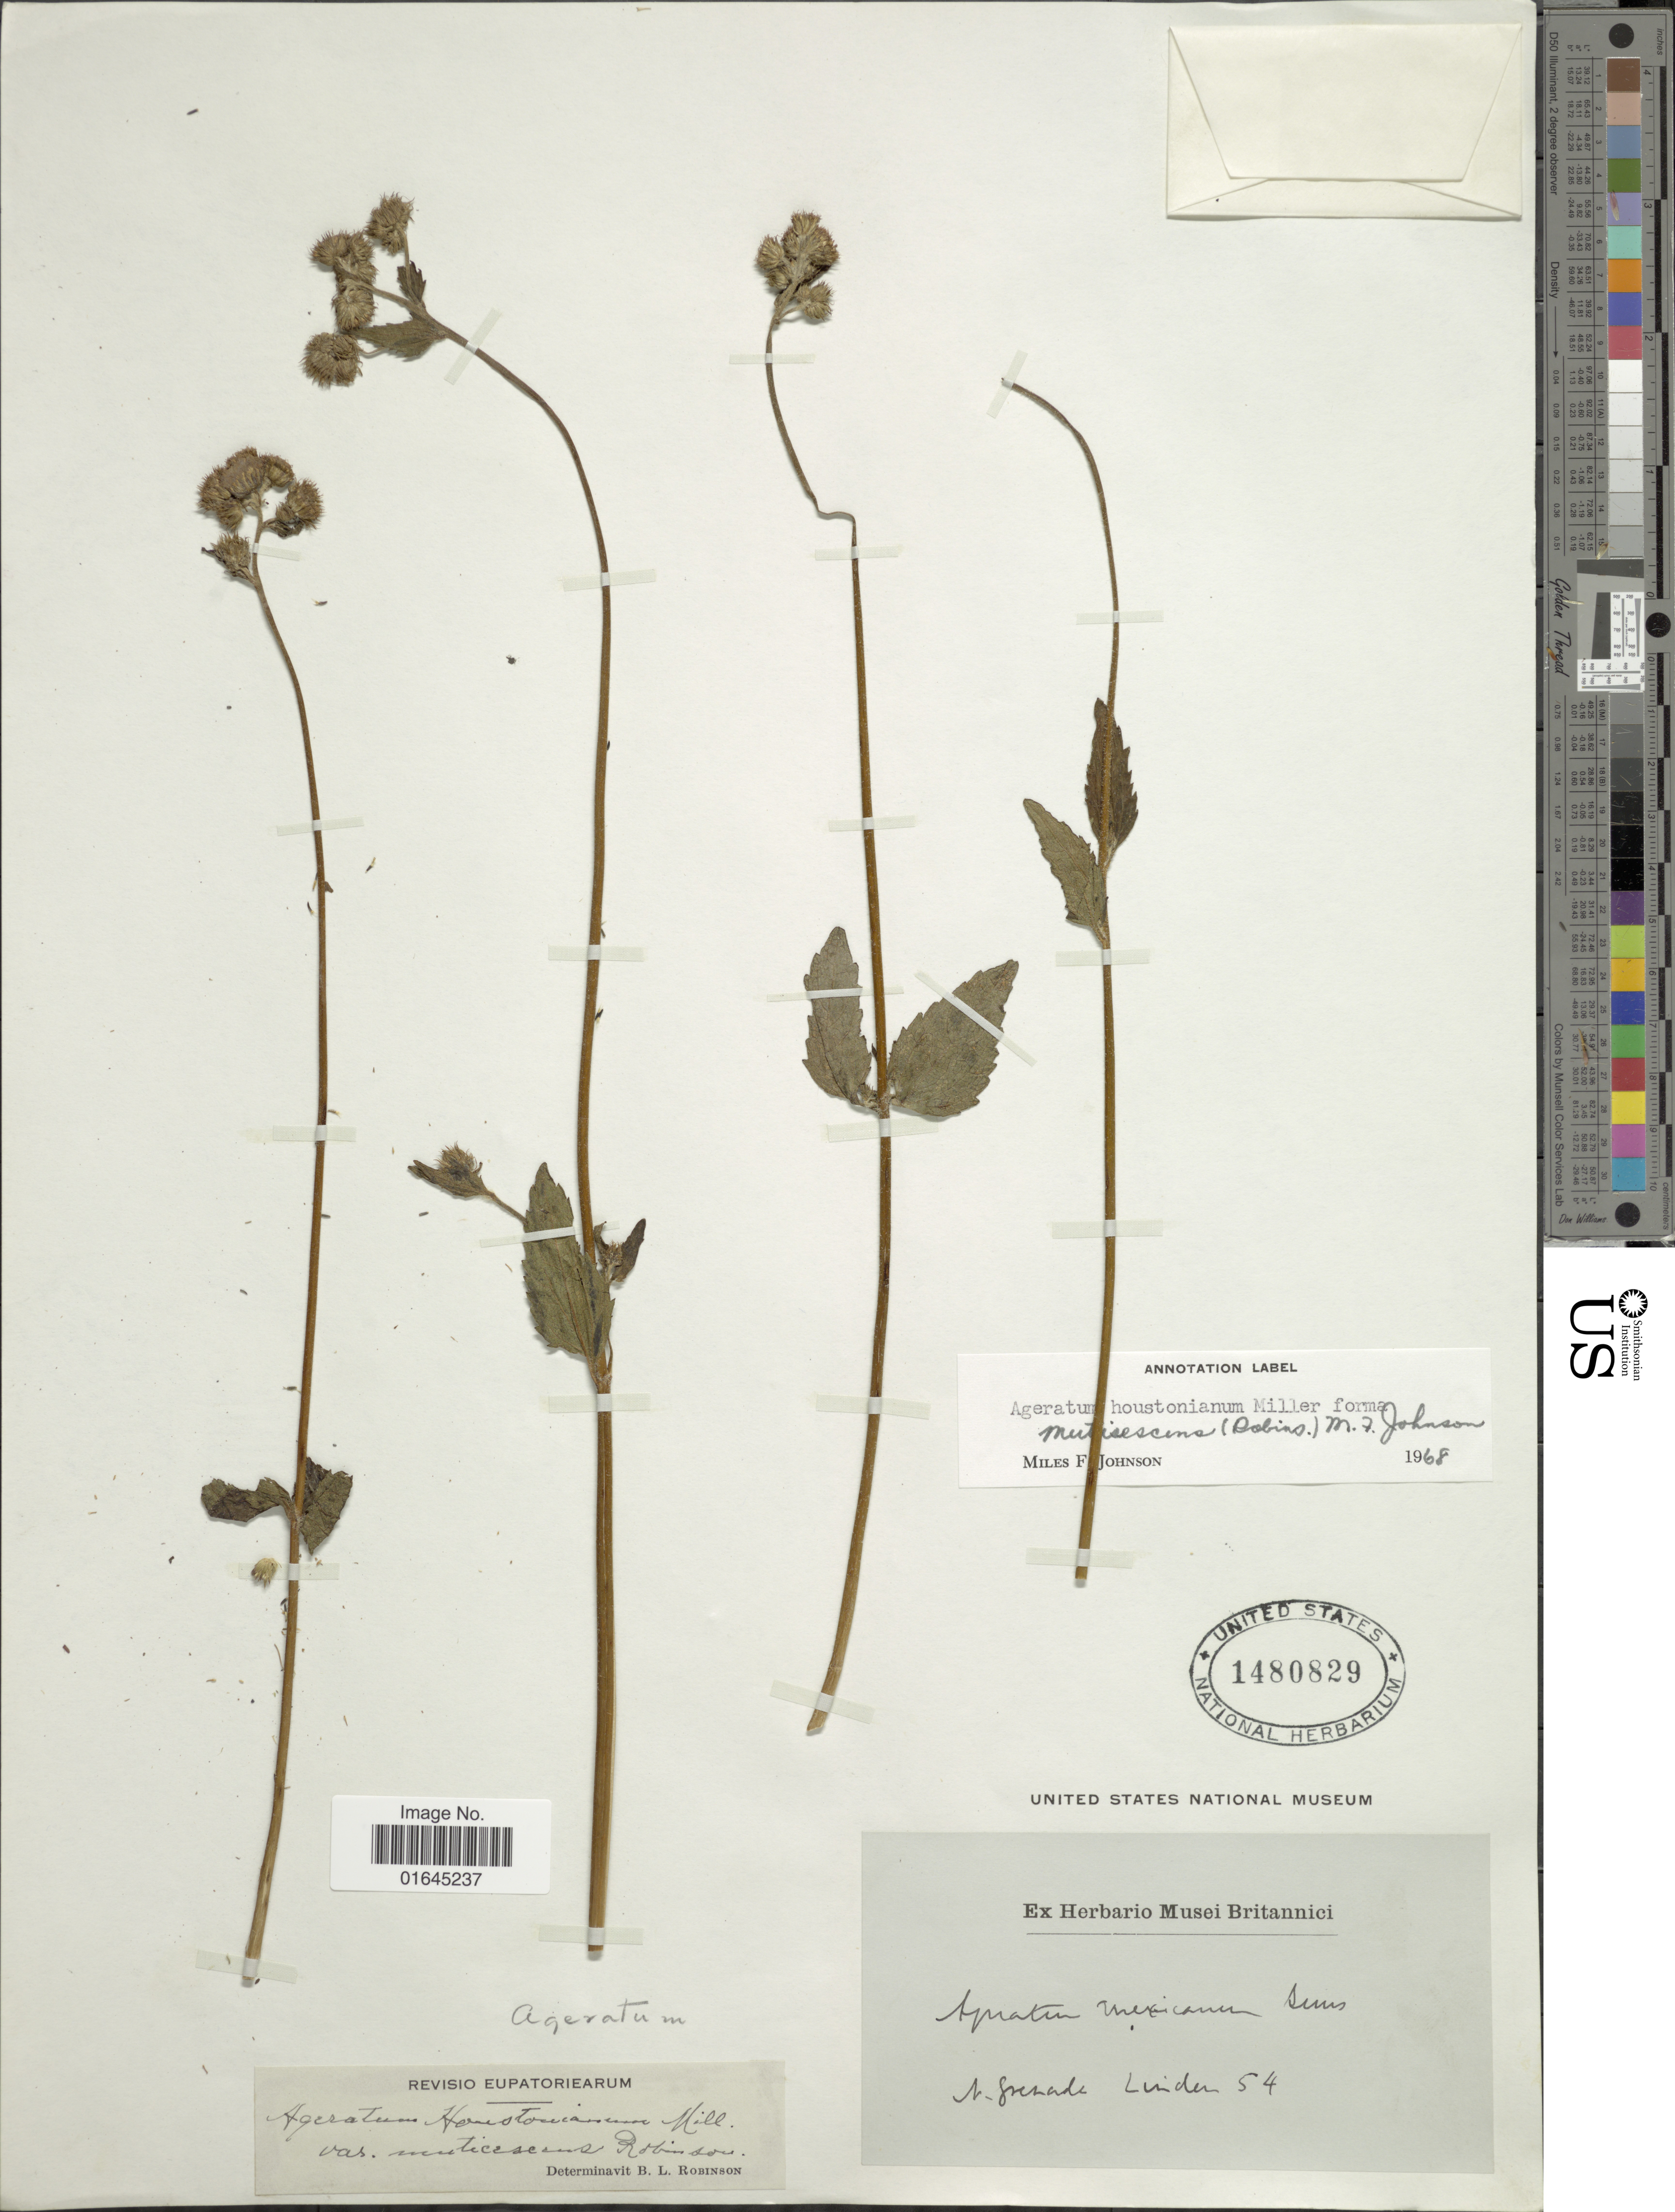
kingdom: Plantae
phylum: Tracheophyta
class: Magnoliopsida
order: Asterales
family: Asteraceae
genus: Ageratum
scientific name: Ageratum houstonianum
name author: Mill.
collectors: -- Linden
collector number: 54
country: Colombia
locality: N. Grenada.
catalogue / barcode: US 1480829